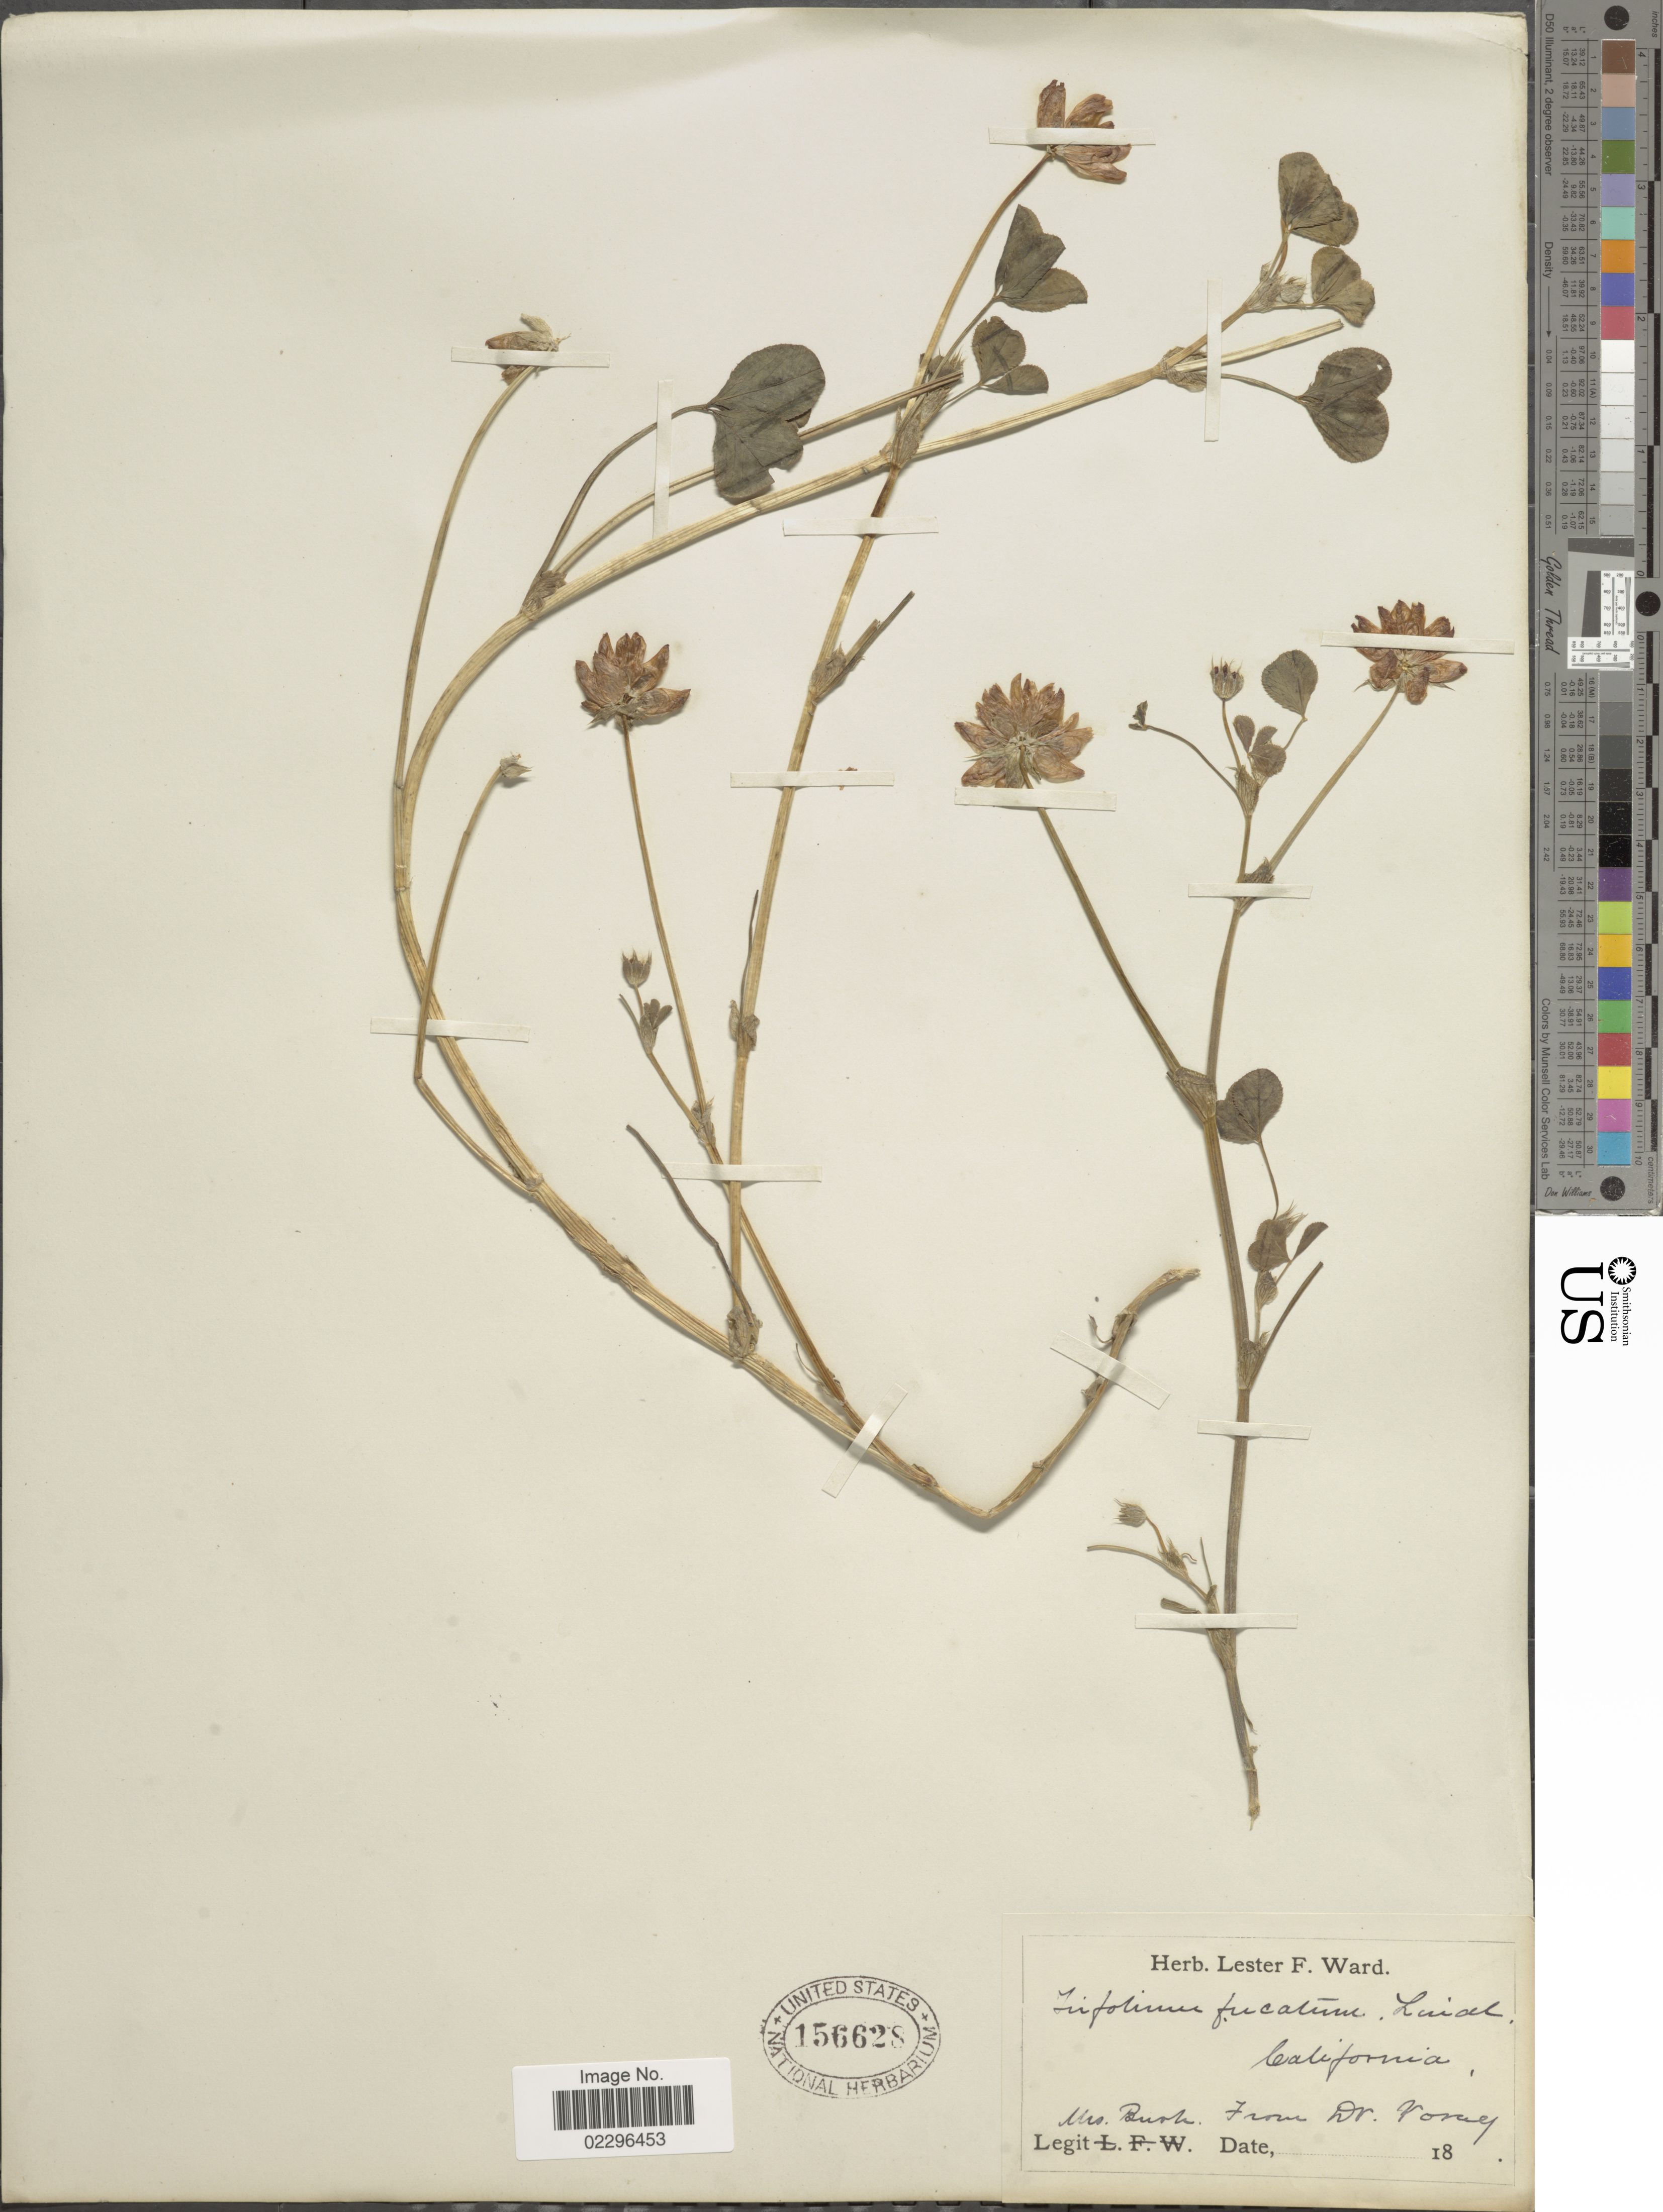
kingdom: Plantae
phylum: Tracheophyta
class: Magnoliopsida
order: Fabales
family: Fabaceae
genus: Trifolium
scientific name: Trifolium fucatum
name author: Lindl.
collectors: ex herb. Lester F. Ward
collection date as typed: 18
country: United States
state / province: California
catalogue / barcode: US 156628